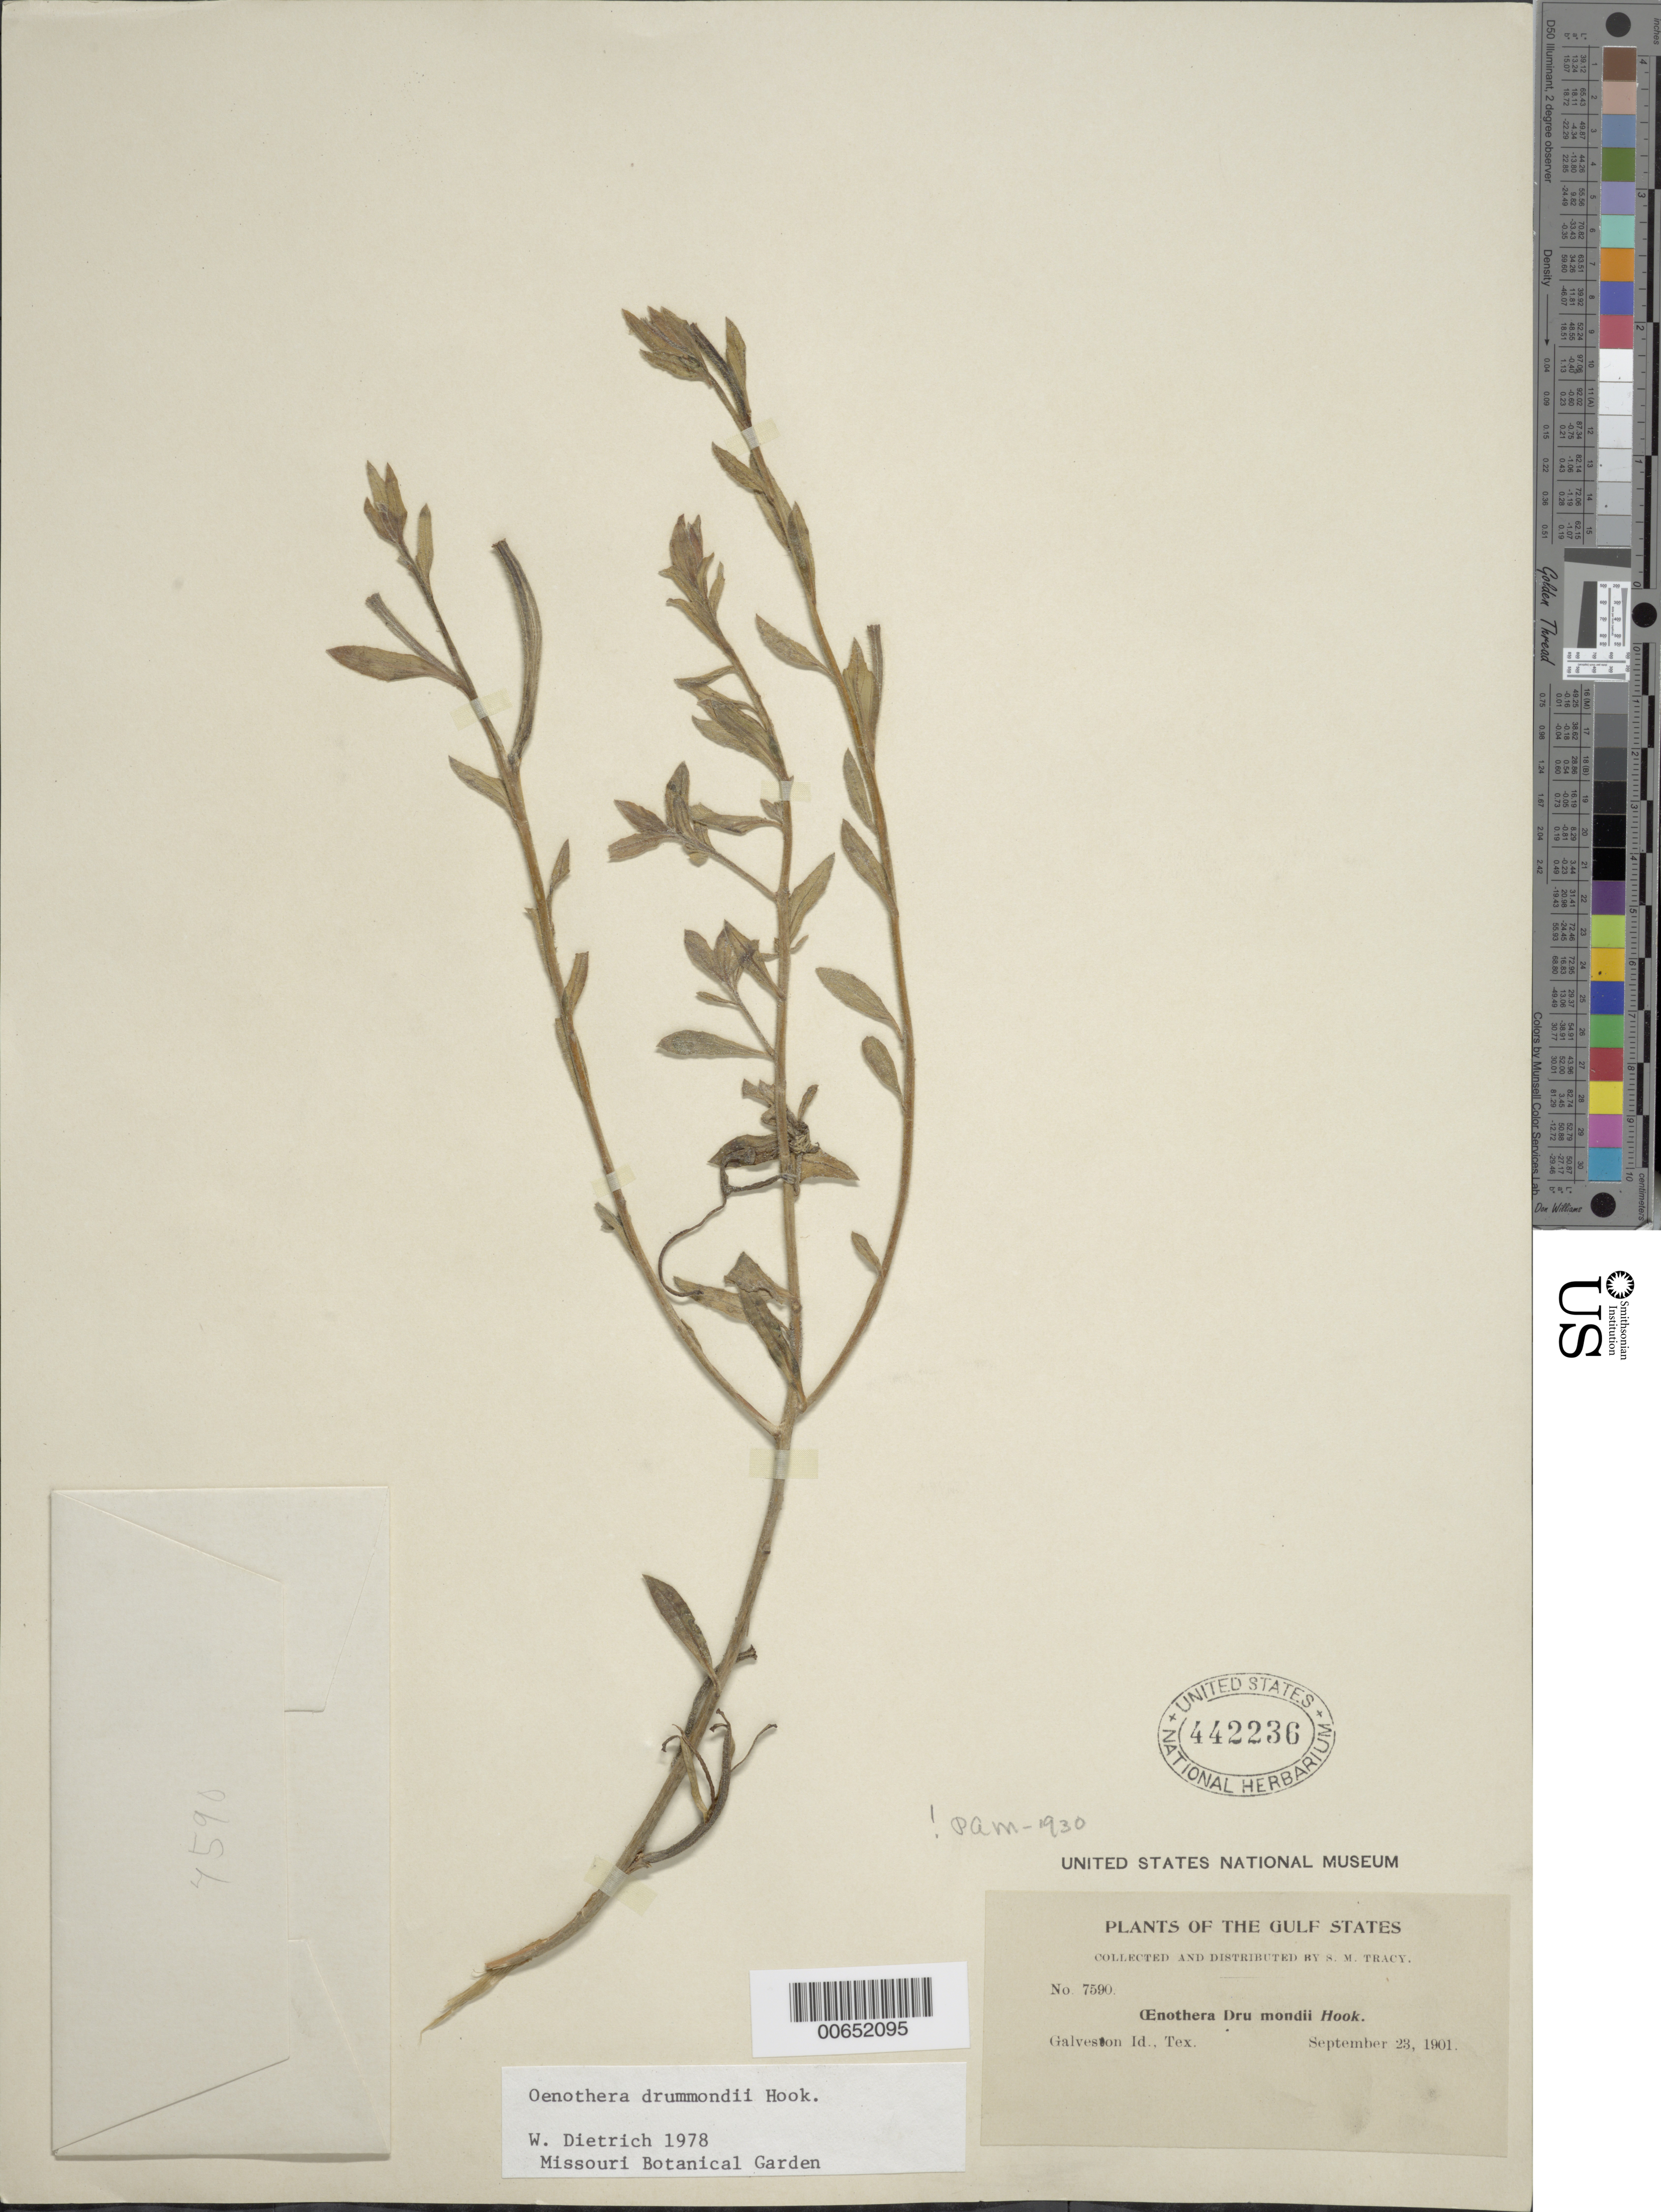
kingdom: Plantae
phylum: Tracheophyta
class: Magnoliopsida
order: Myrtales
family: Onagraceae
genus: Oenothera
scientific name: Oenothera drummondii subsp. drummondii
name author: Hook.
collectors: S. M. Tracy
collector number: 7590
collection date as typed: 23 Sep 1901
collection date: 1901-09-23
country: United States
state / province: Texas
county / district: Galveston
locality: Galveston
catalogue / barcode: US 442236